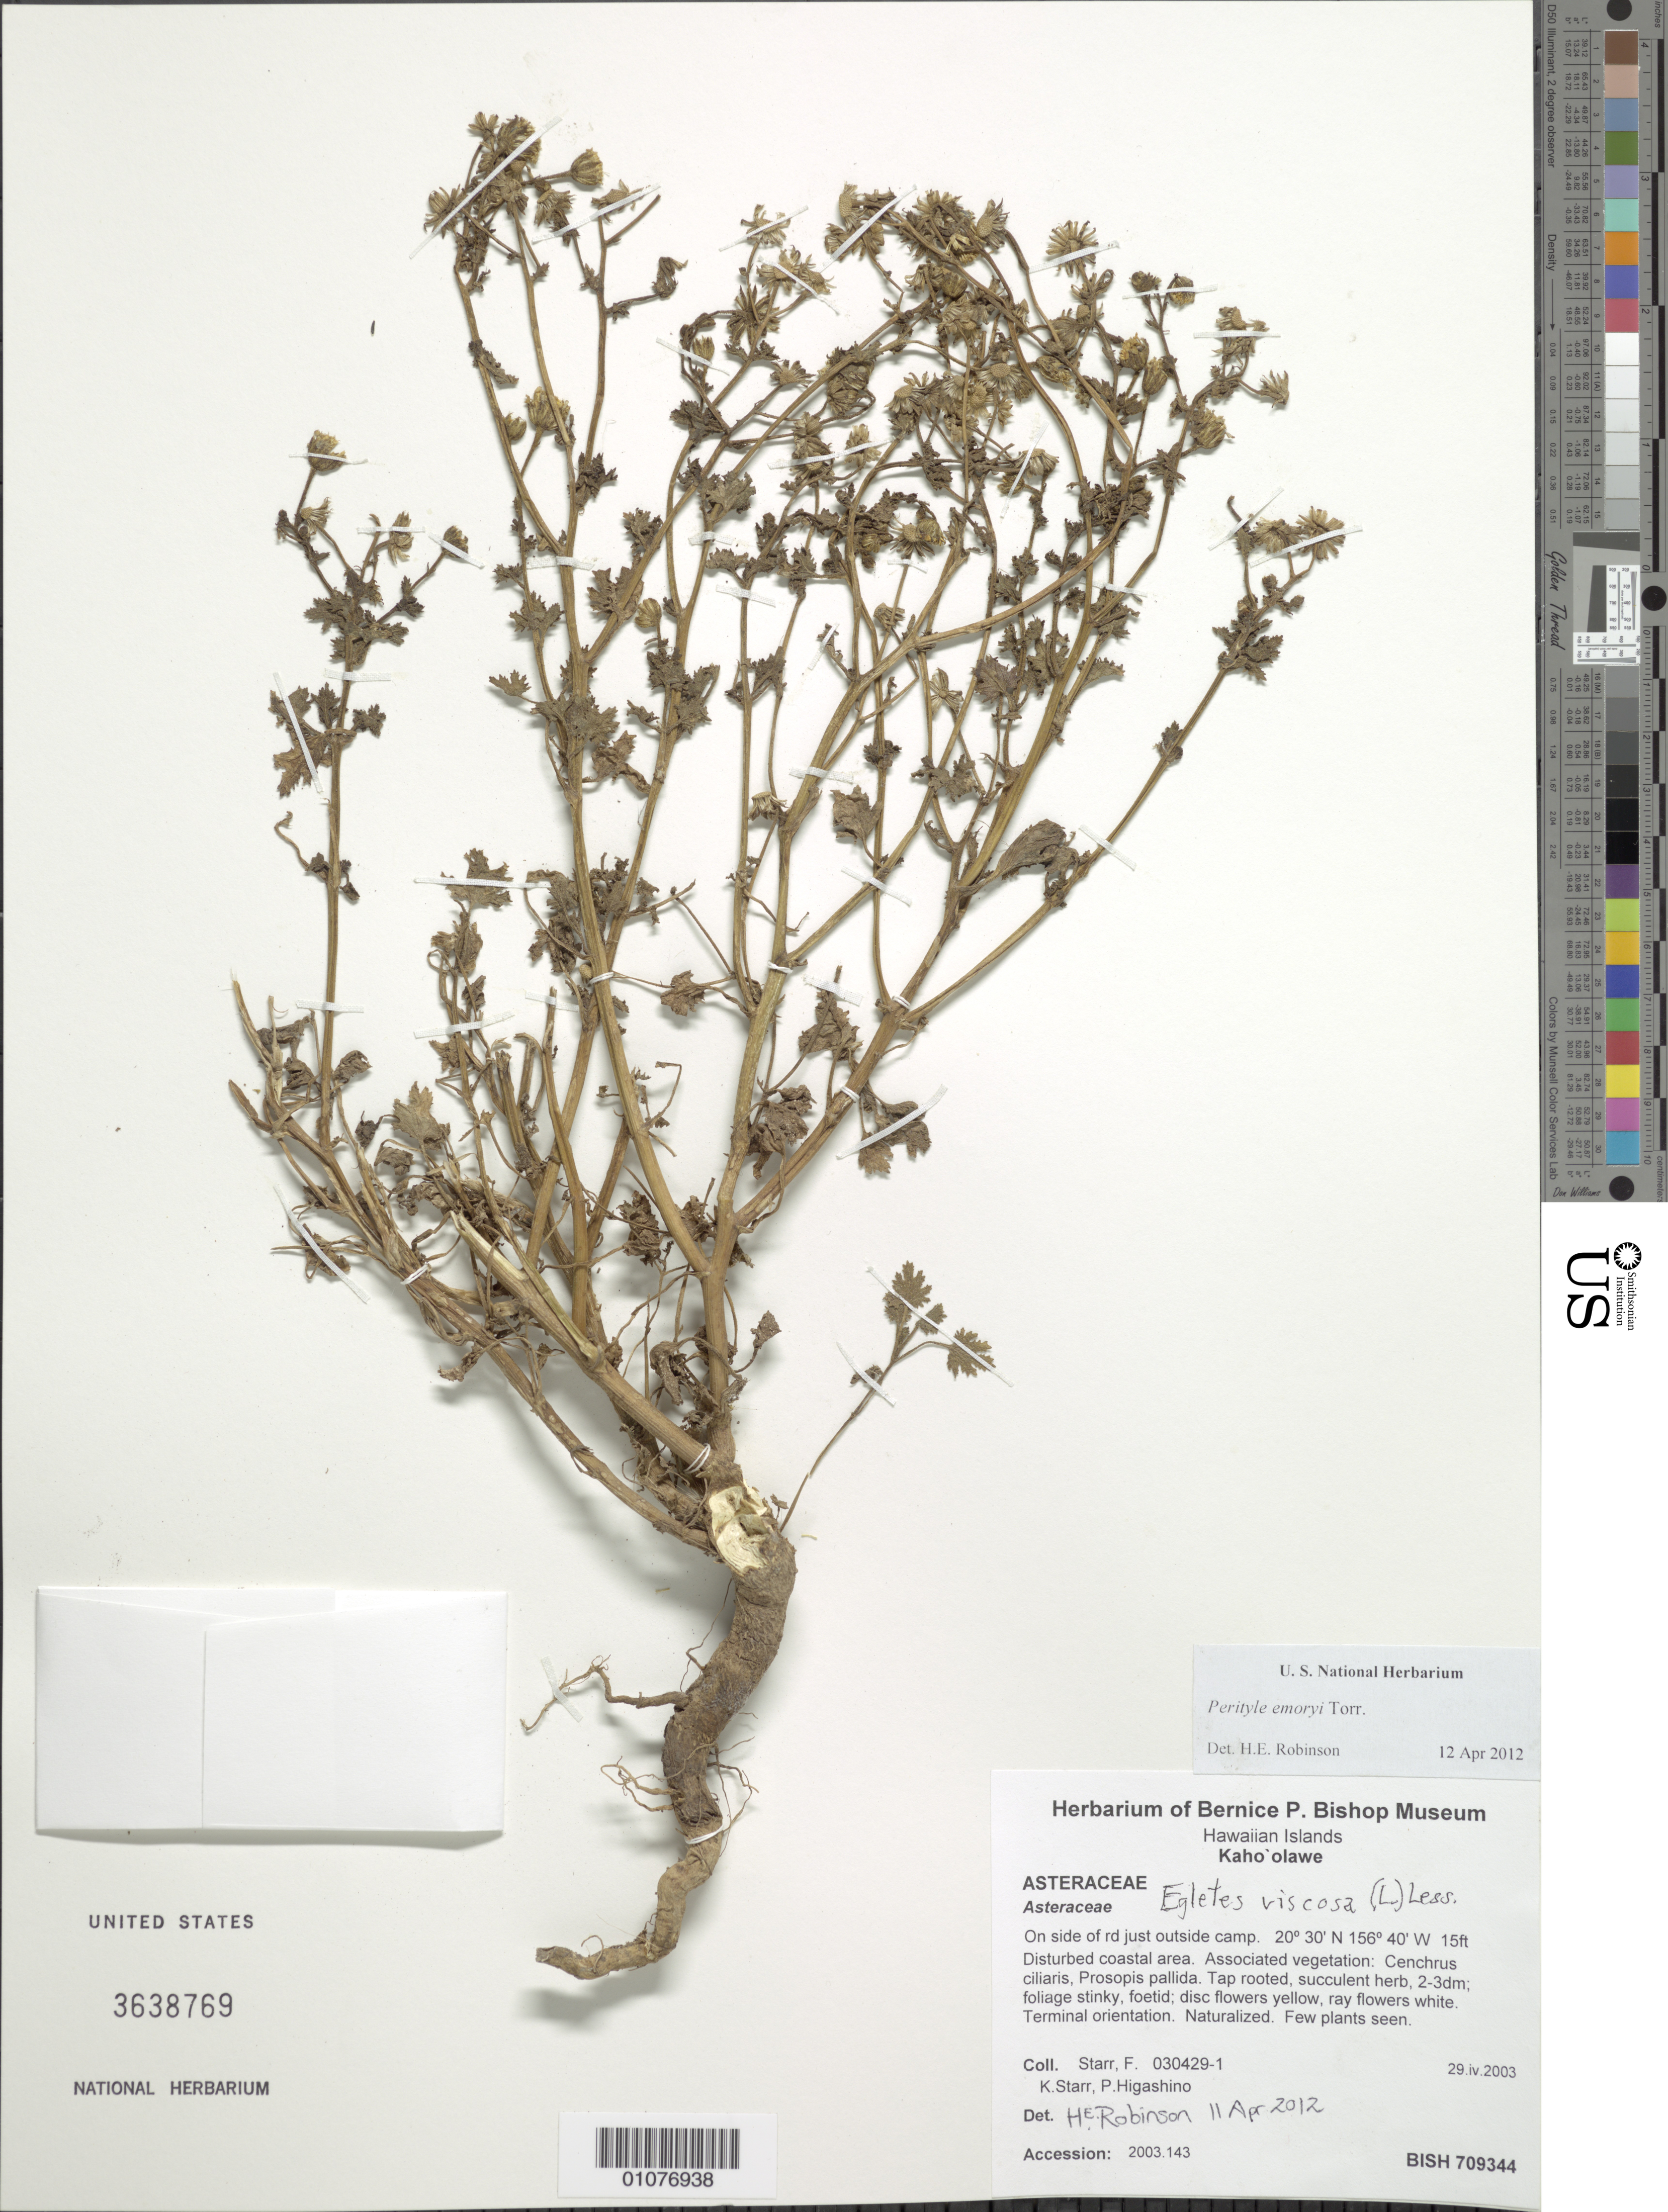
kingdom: Plantae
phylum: Tracheophyta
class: Magnoliopsida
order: Asterales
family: Asteraceae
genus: Perityle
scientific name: Perityle emoryi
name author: Torr.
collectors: F. Starr, K. Starr & P. Higashino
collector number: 030429-1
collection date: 2003-04-29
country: United States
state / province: Hawaii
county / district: Maui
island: Kaho'olawe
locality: On side of road just outside of camp. Disturbed coastal area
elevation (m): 5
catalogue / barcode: US 3638769